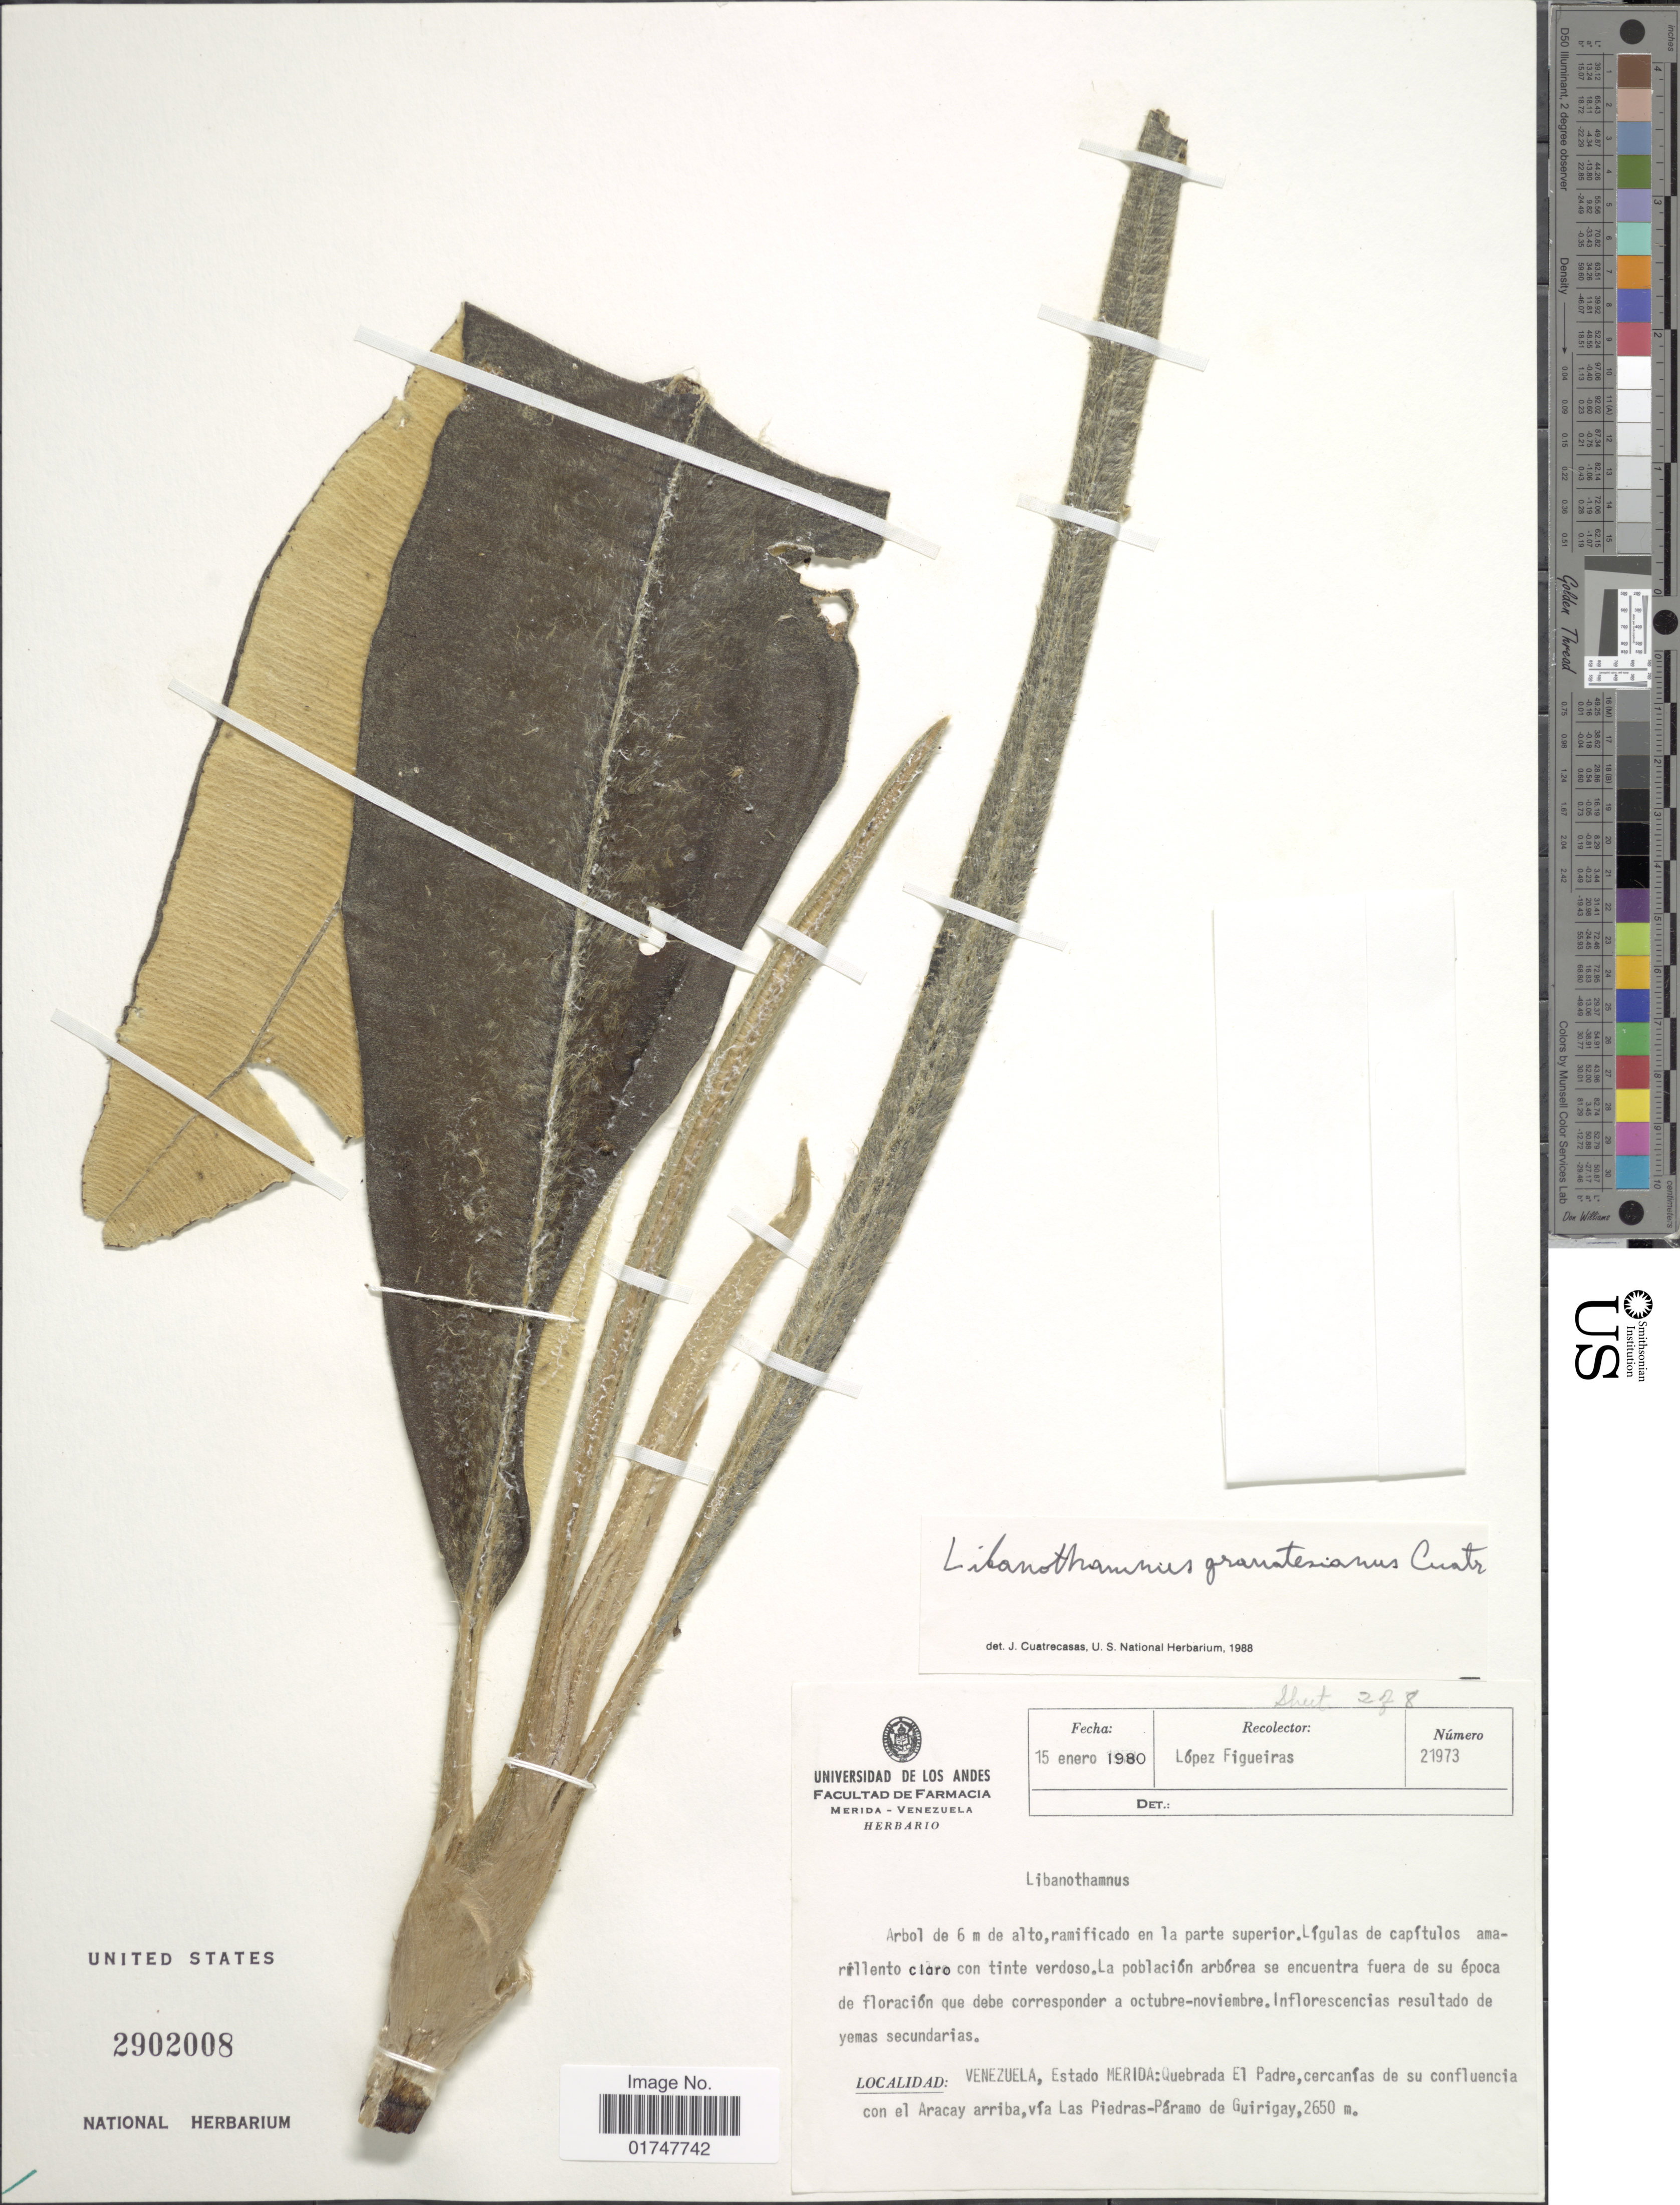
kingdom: Plantae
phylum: Tracheophyta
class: Magnoliopsida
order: Asterales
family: Asteraceae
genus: Libanothamnus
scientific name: Libanothamnus banksiaefolius subsp. granatesianus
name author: (Cuatrec.) Cuatrec.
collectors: F. López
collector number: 21973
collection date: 1980-01-15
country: Venezuela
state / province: Mérida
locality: Quebrada El Padre, cercanías de su confluencia con el Aracay Arriba, vía Las Piedras-Páramo de Guirigay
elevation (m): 2650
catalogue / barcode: US 2902008